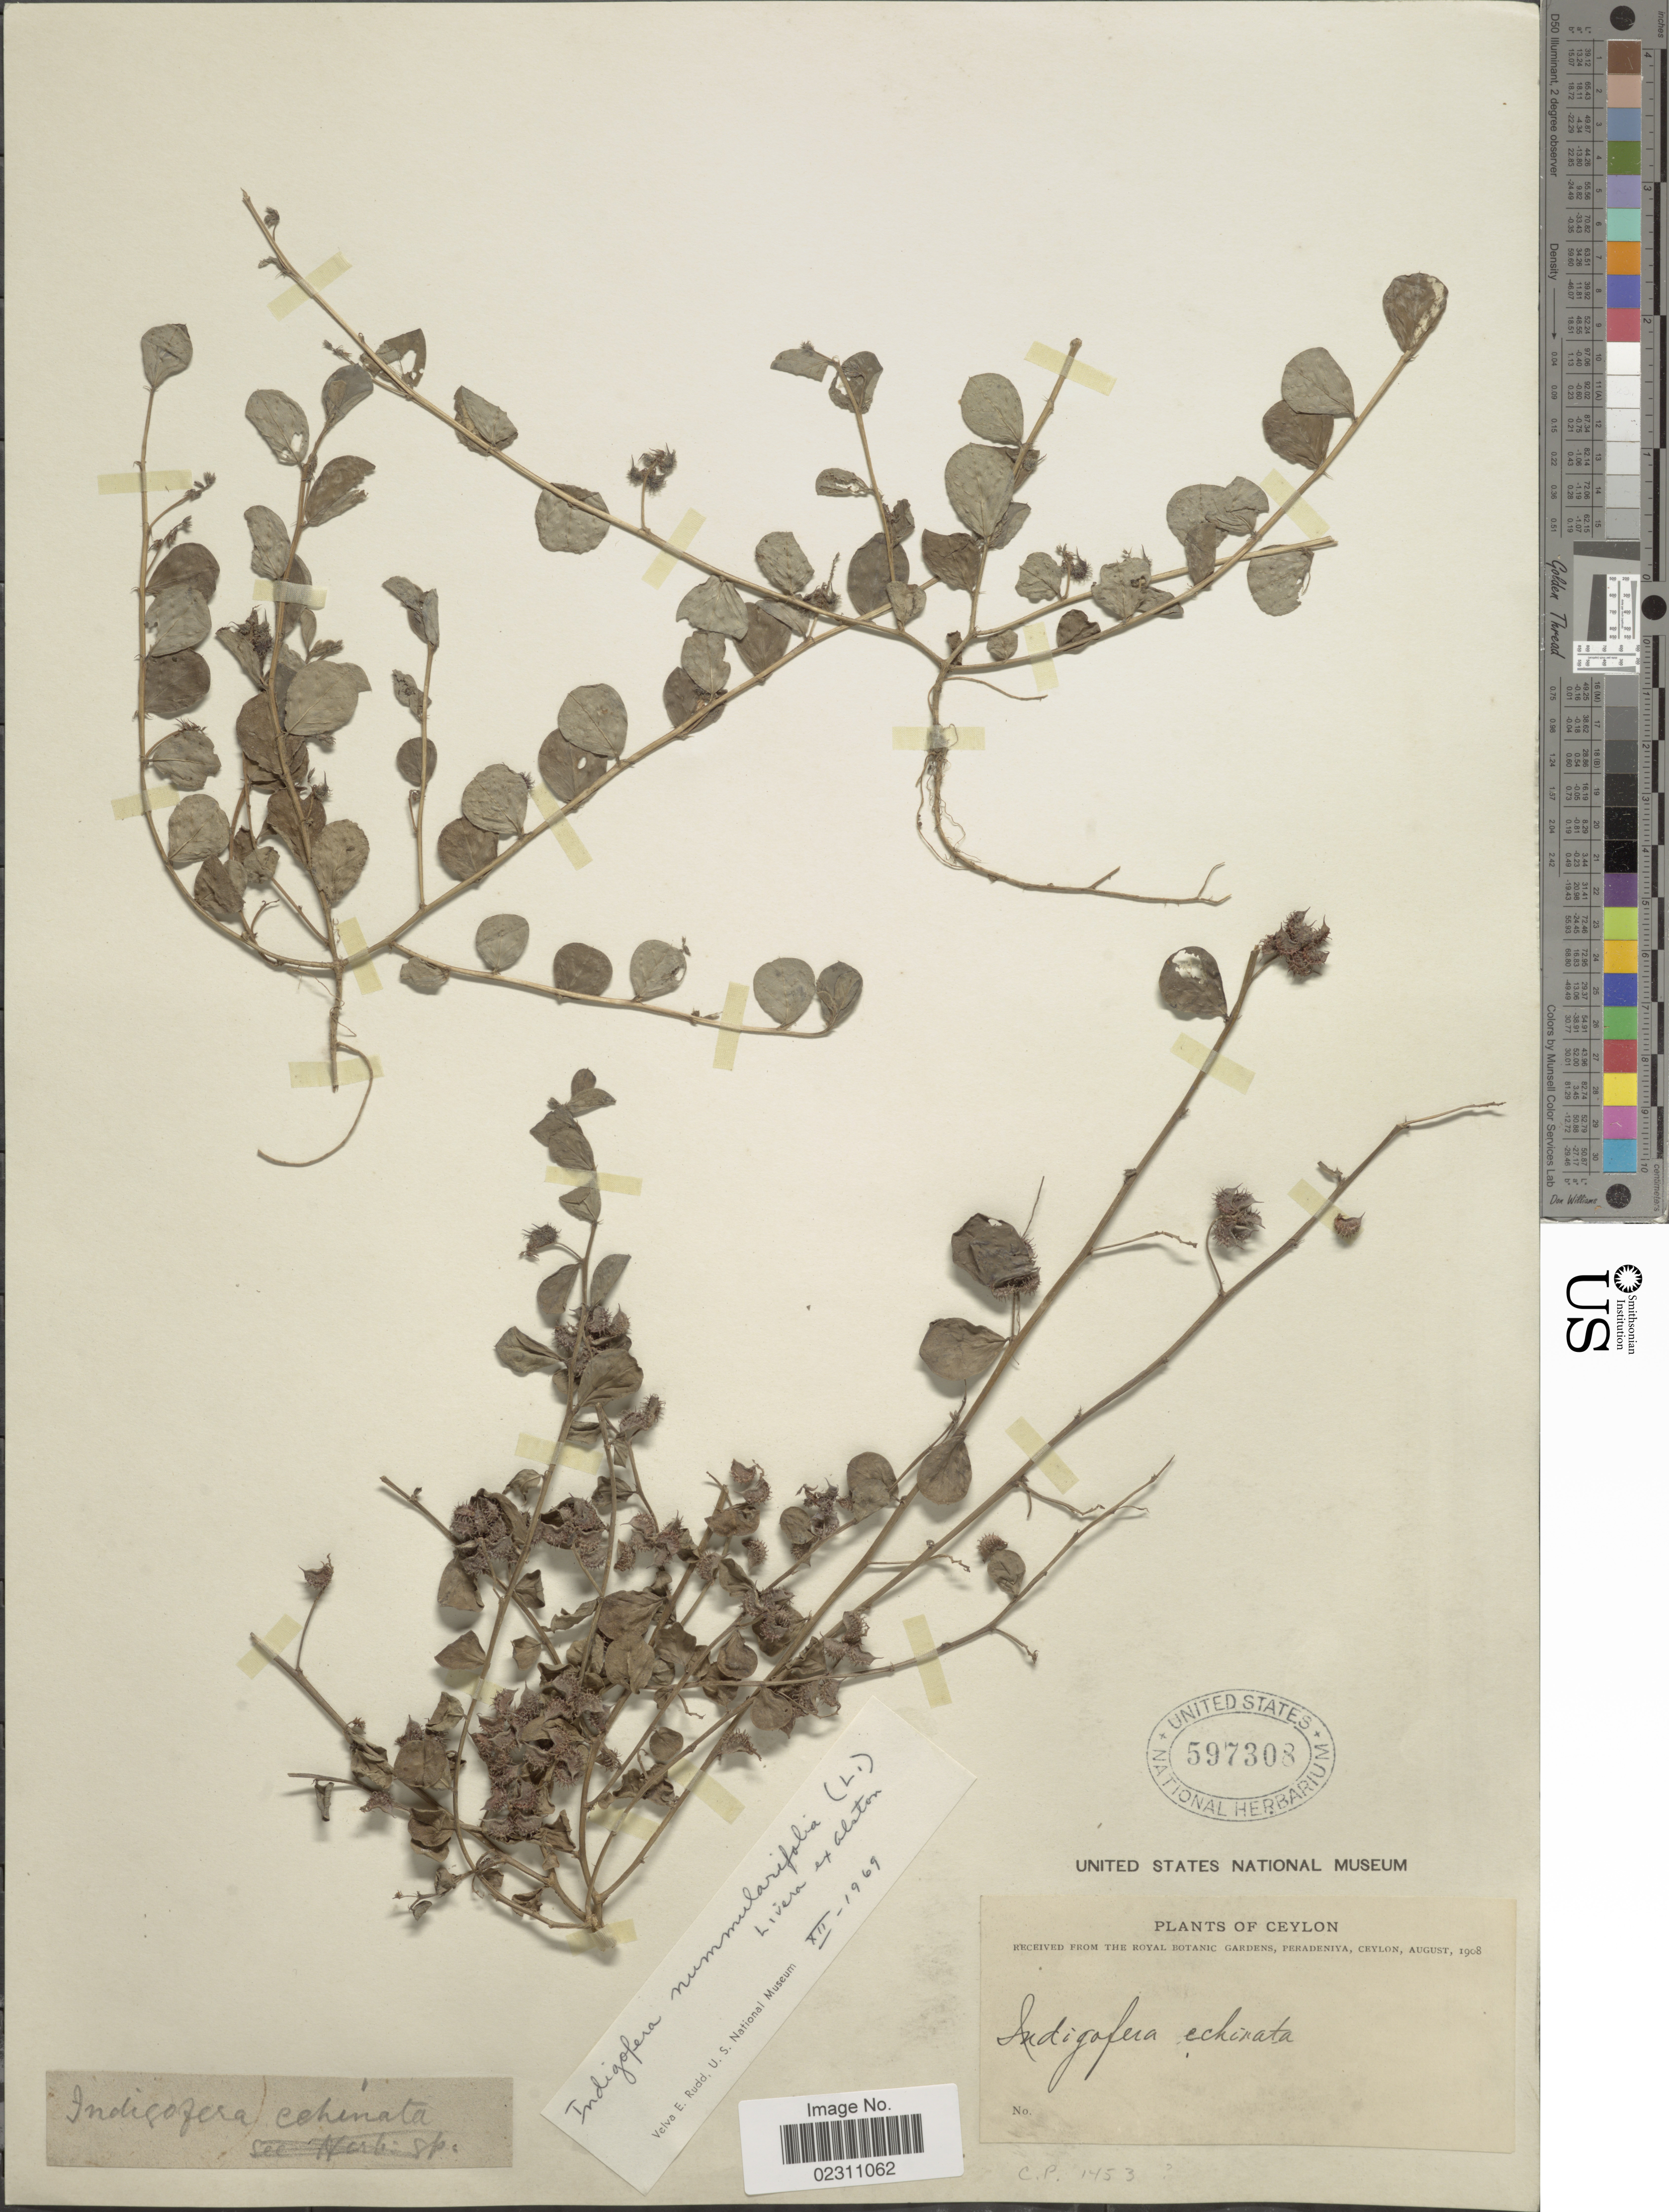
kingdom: Plantae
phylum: Tracheophyta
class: Magnoliopsida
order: Fabales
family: Fabaceae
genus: Indigofera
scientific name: Indigofera nummulariifolia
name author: (L.) Livera ex Alston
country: Sri Lanka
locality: Ceylon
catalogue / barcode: US 597308